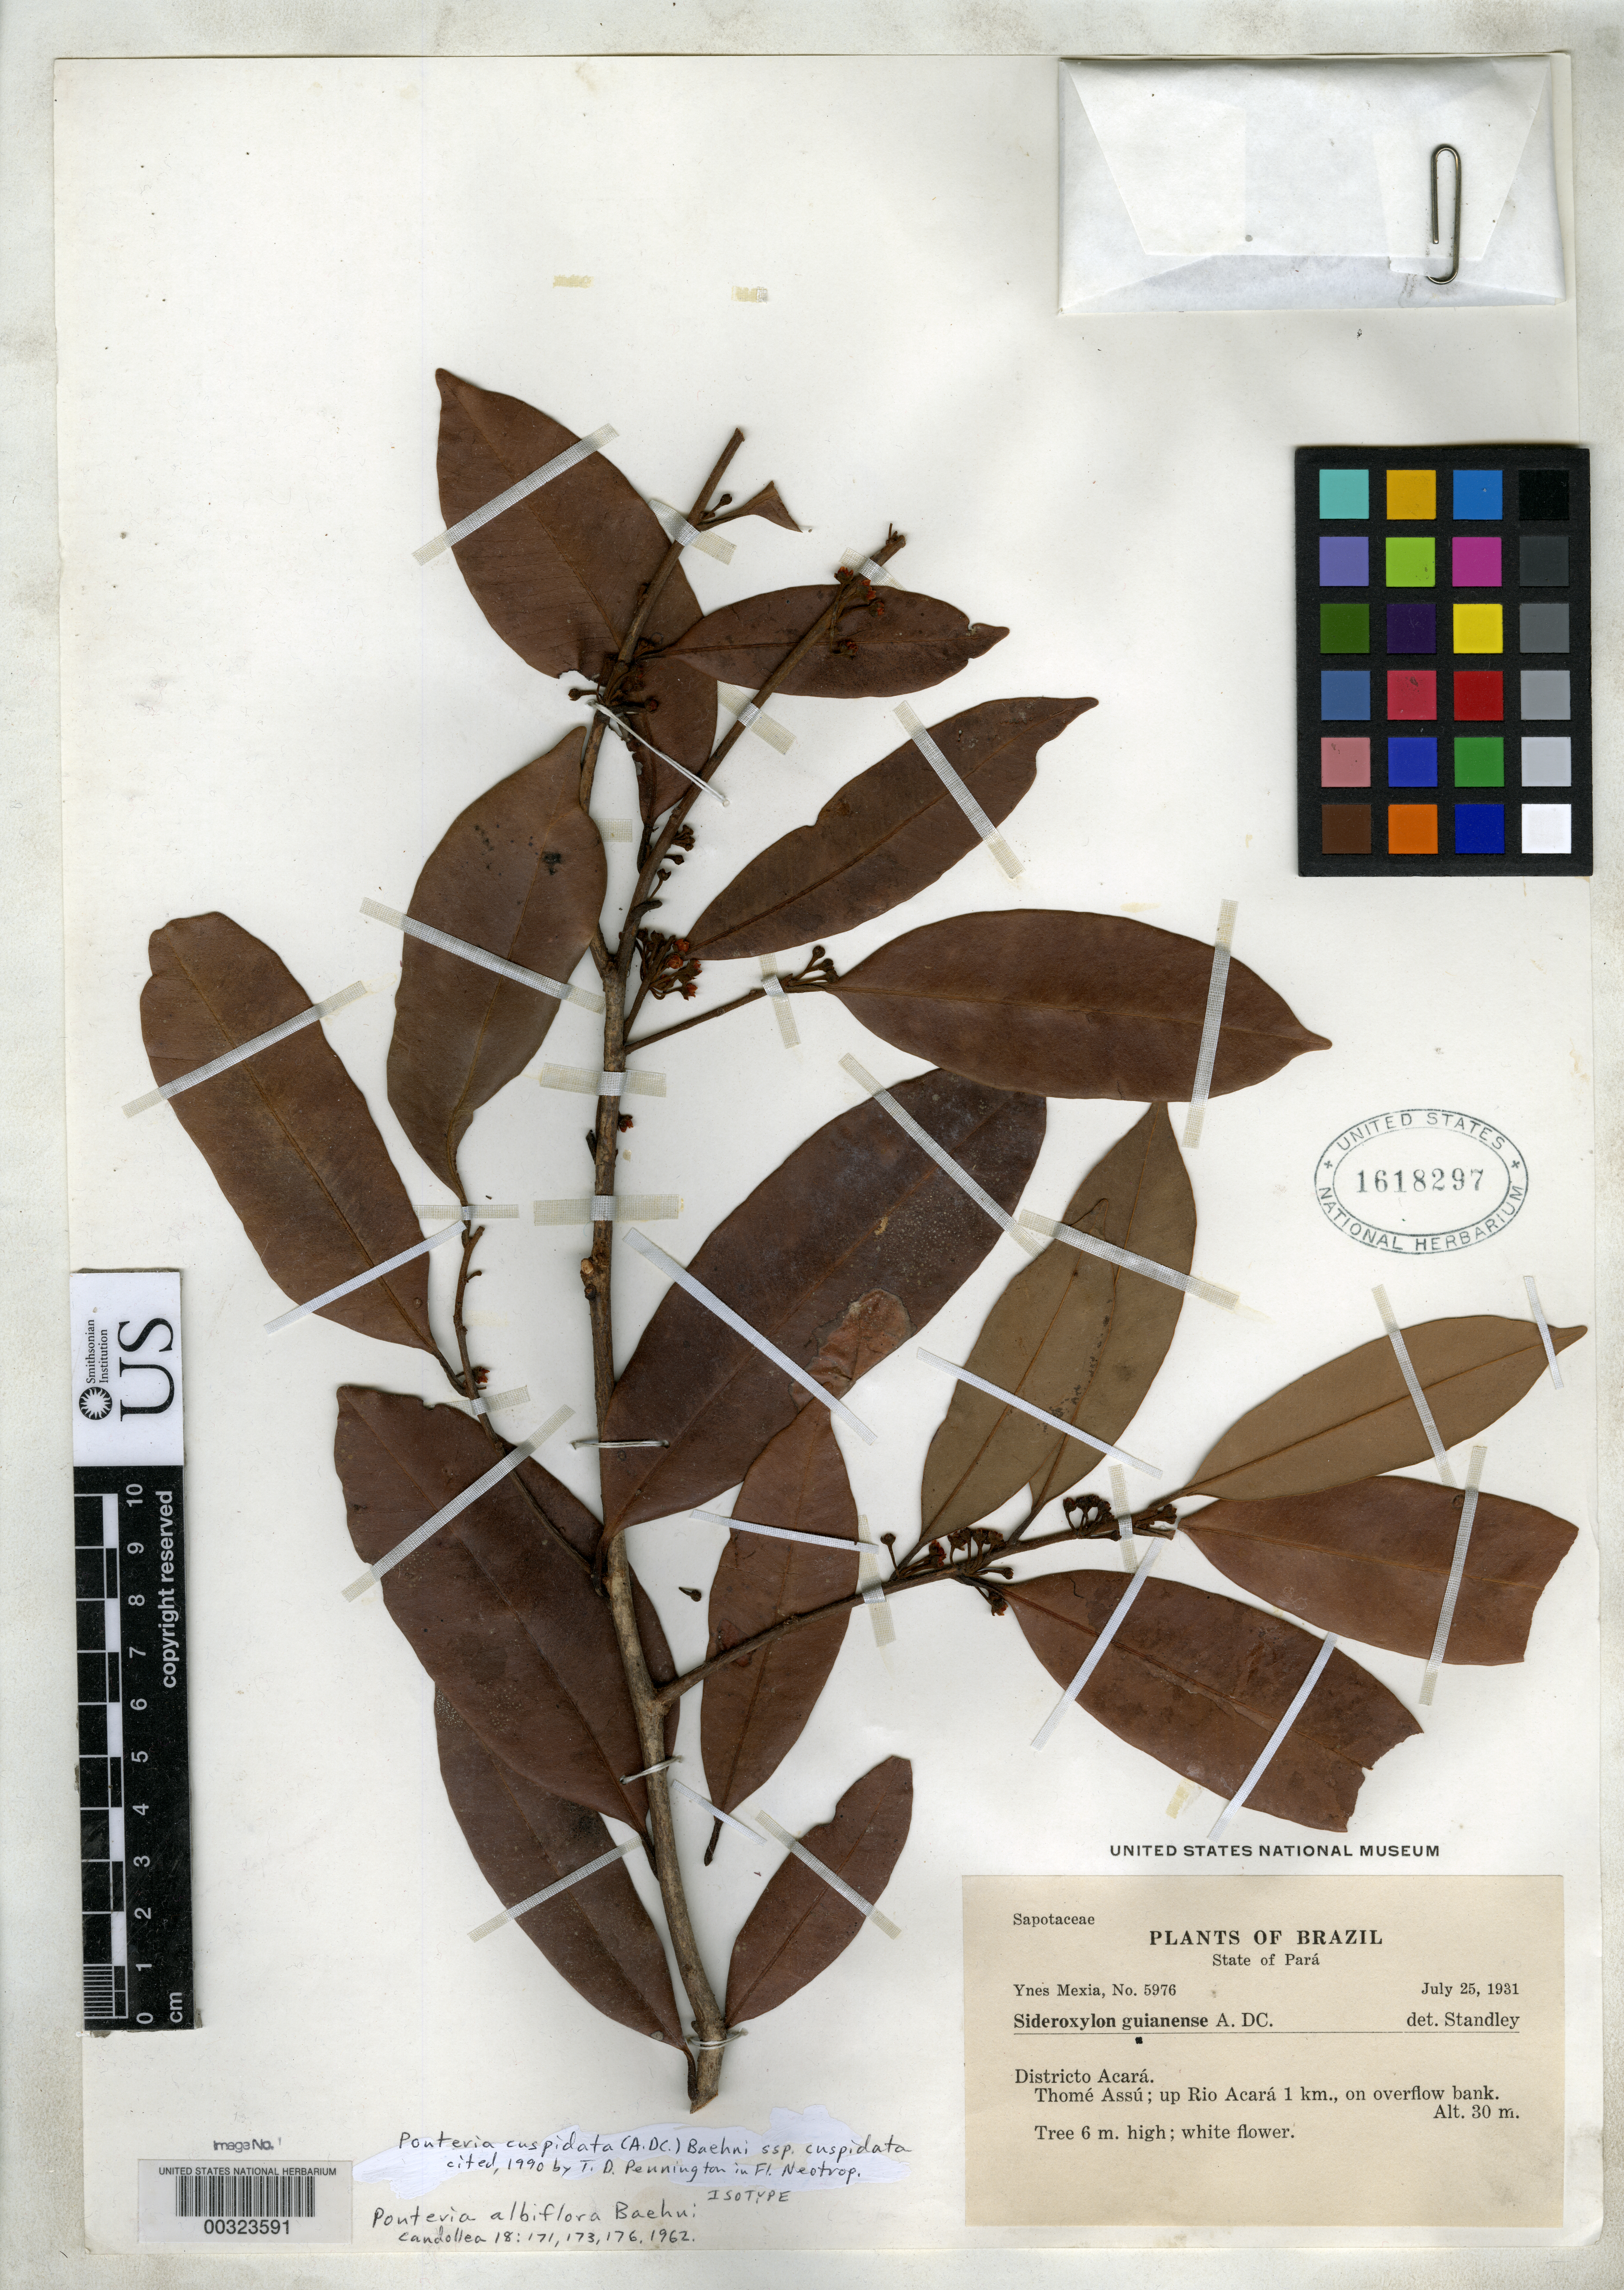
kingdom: Plantae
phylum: Tracheophyta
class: Magnoliopsida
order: Ericales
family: Sapotaceae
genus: Pouteria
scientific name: Pouteria albiflora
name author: Baehni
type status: Isotype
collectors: Y. Mexia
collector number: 5976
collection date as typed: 25 Jul 1931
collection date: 1931-07-25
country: Brazil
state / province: Pará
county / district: Acara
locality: Thome Assu, up to Rio Acara 1 km, on overflow bank.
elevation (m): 30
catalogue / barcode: US 1618297